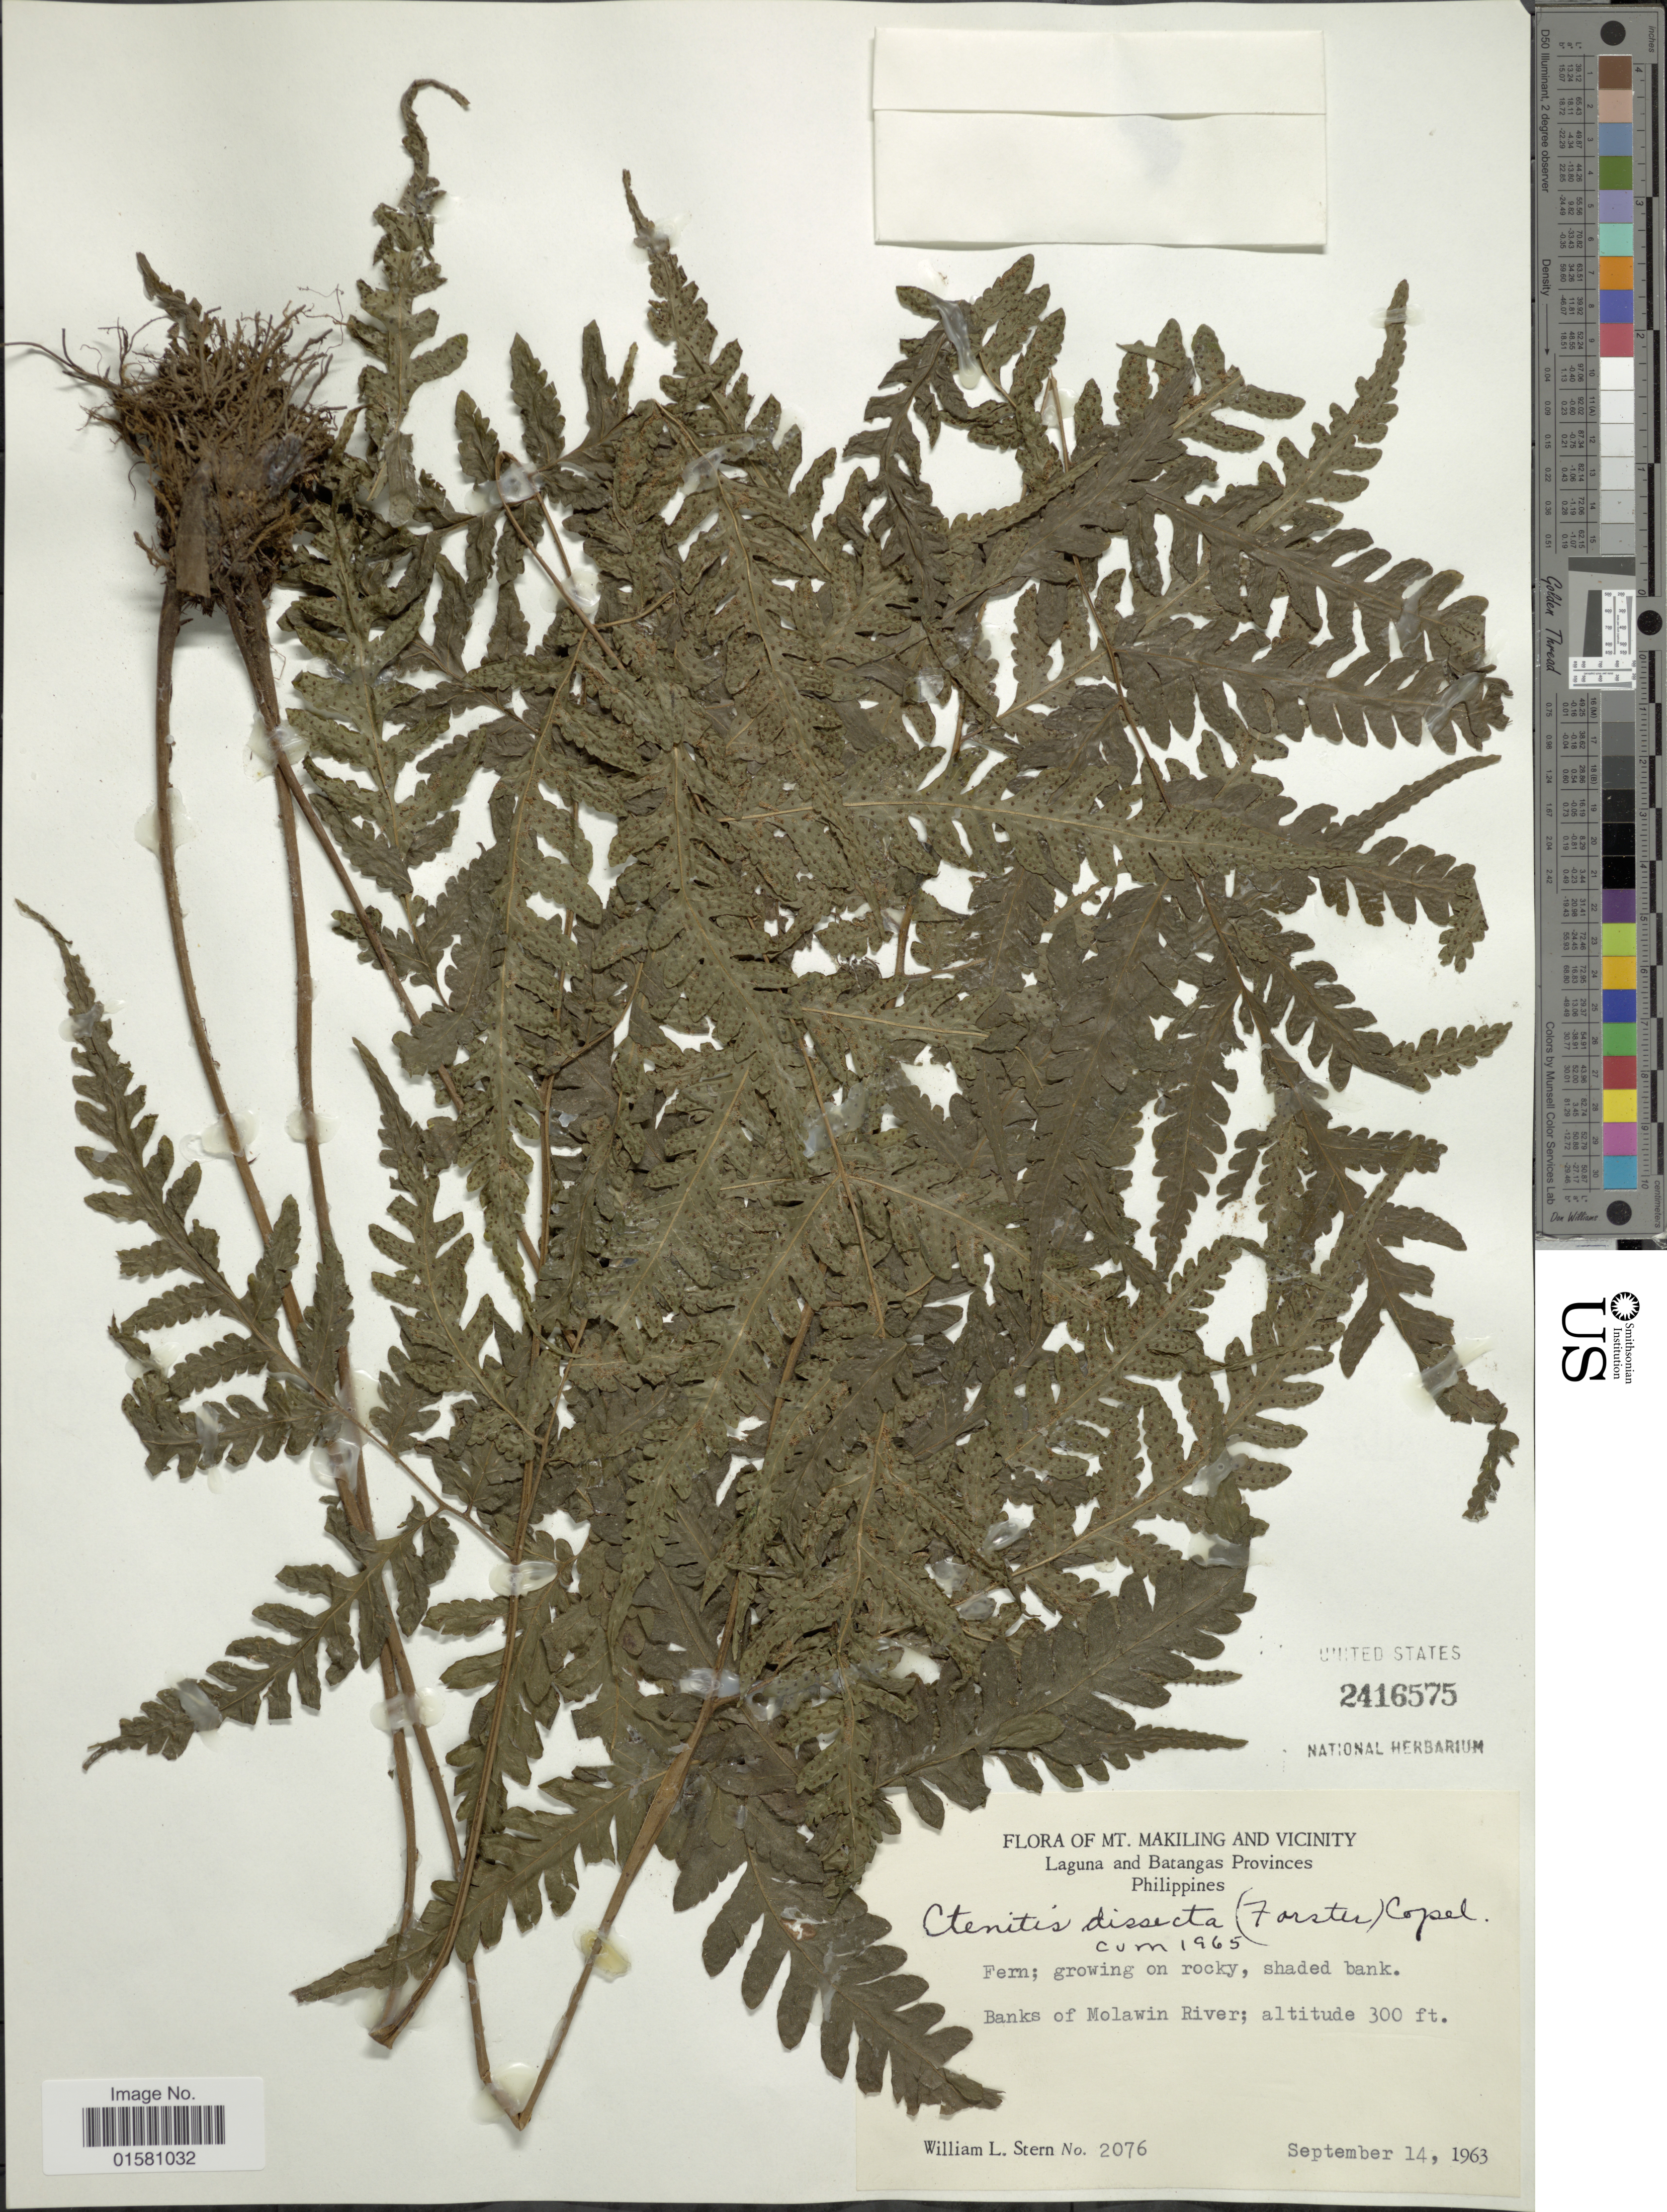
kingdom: Plantae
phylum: Tracheophyta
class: Polypodiopsida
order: Polypodiales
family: Tectariaceae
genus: Tectaria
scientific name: Tectaria dissecta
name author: (G. Forst.) Lellinger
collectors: W. L. Stern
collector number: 2076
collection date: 1963-09-14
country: Philippines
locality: Mt, Makiling and Vicinity. Laguna and Batangas Provinces, Banks of Molawin River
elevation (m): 91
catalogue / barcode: US 2416575